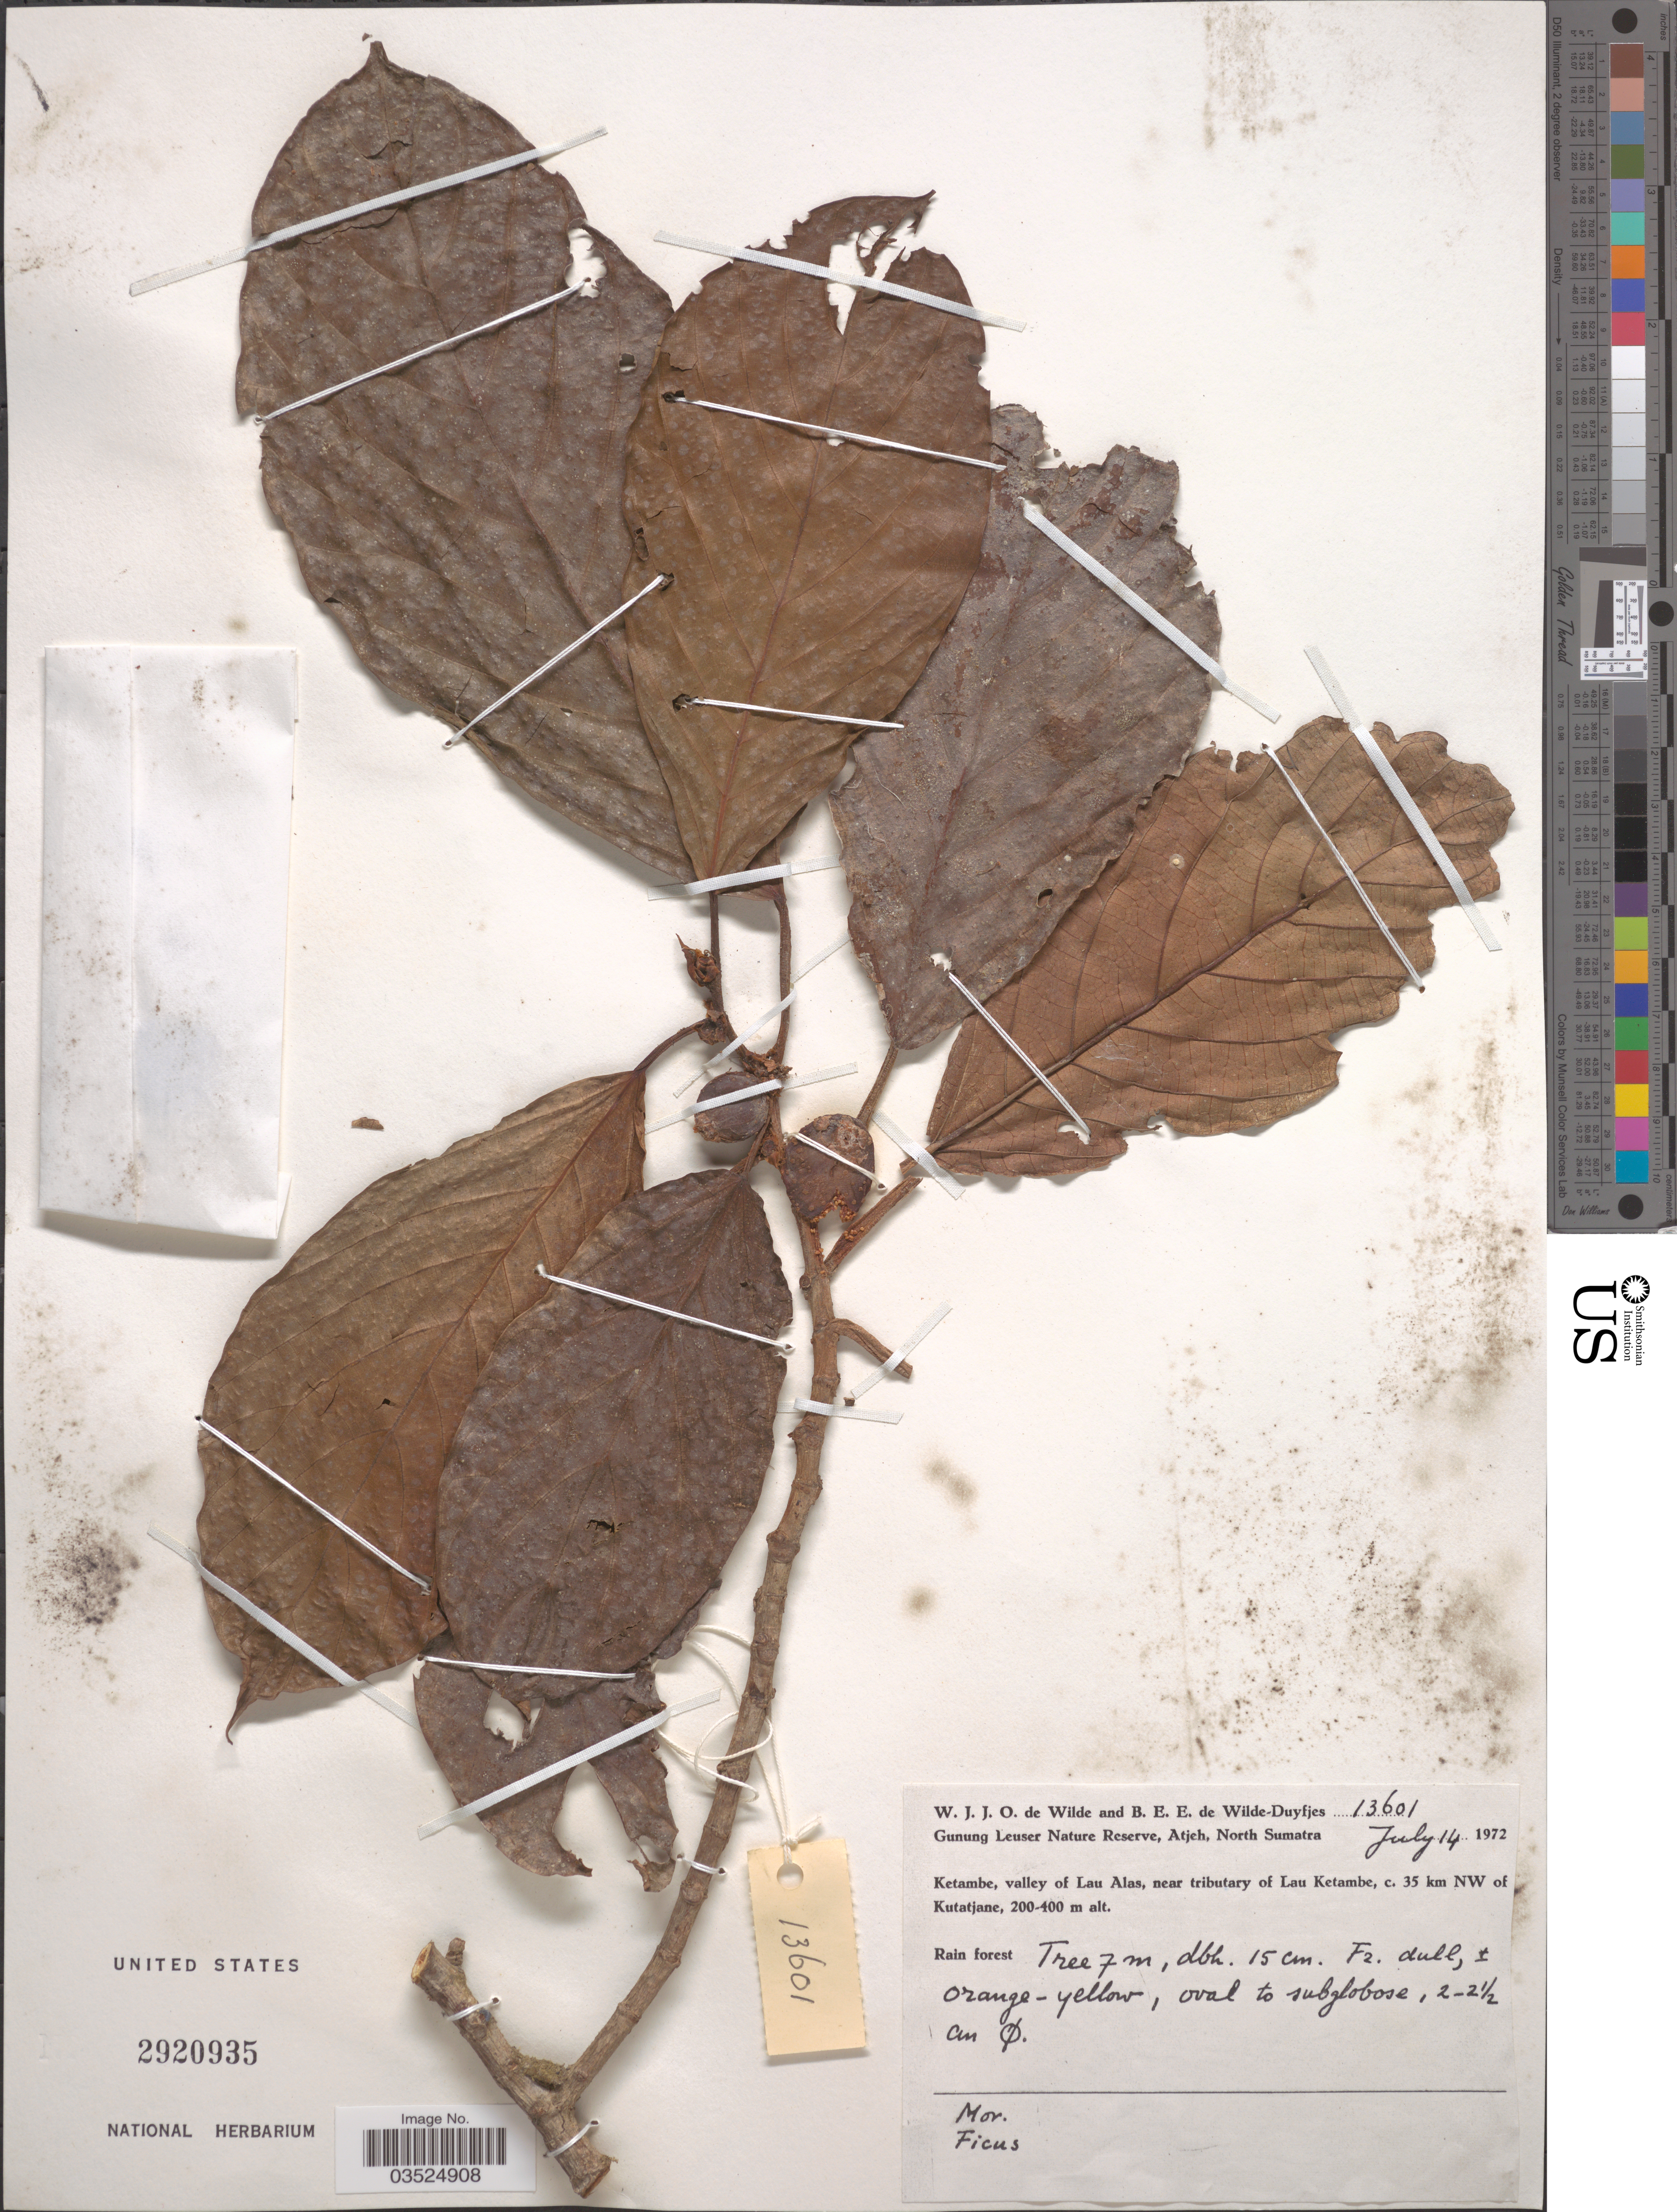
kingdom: Plantae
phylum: Tracheophyta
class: Magnoliopsida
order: Rosales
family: Moraceae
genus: Ficus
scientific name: Ficus sp.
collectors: W. J. de Wilde & B. E. de Wilde-Duyfjes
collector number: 13601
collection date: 1972-07-14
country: Indonesia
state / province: Sumatra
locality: Gunung Leuser Nature Reserve, Atjeh, North Sumatra. Ketambe, valley of Lau Alas, near tributary of Lau Ketambe, c.35 km NW of Kutatjane.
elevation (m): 200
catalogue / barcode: US 2920935